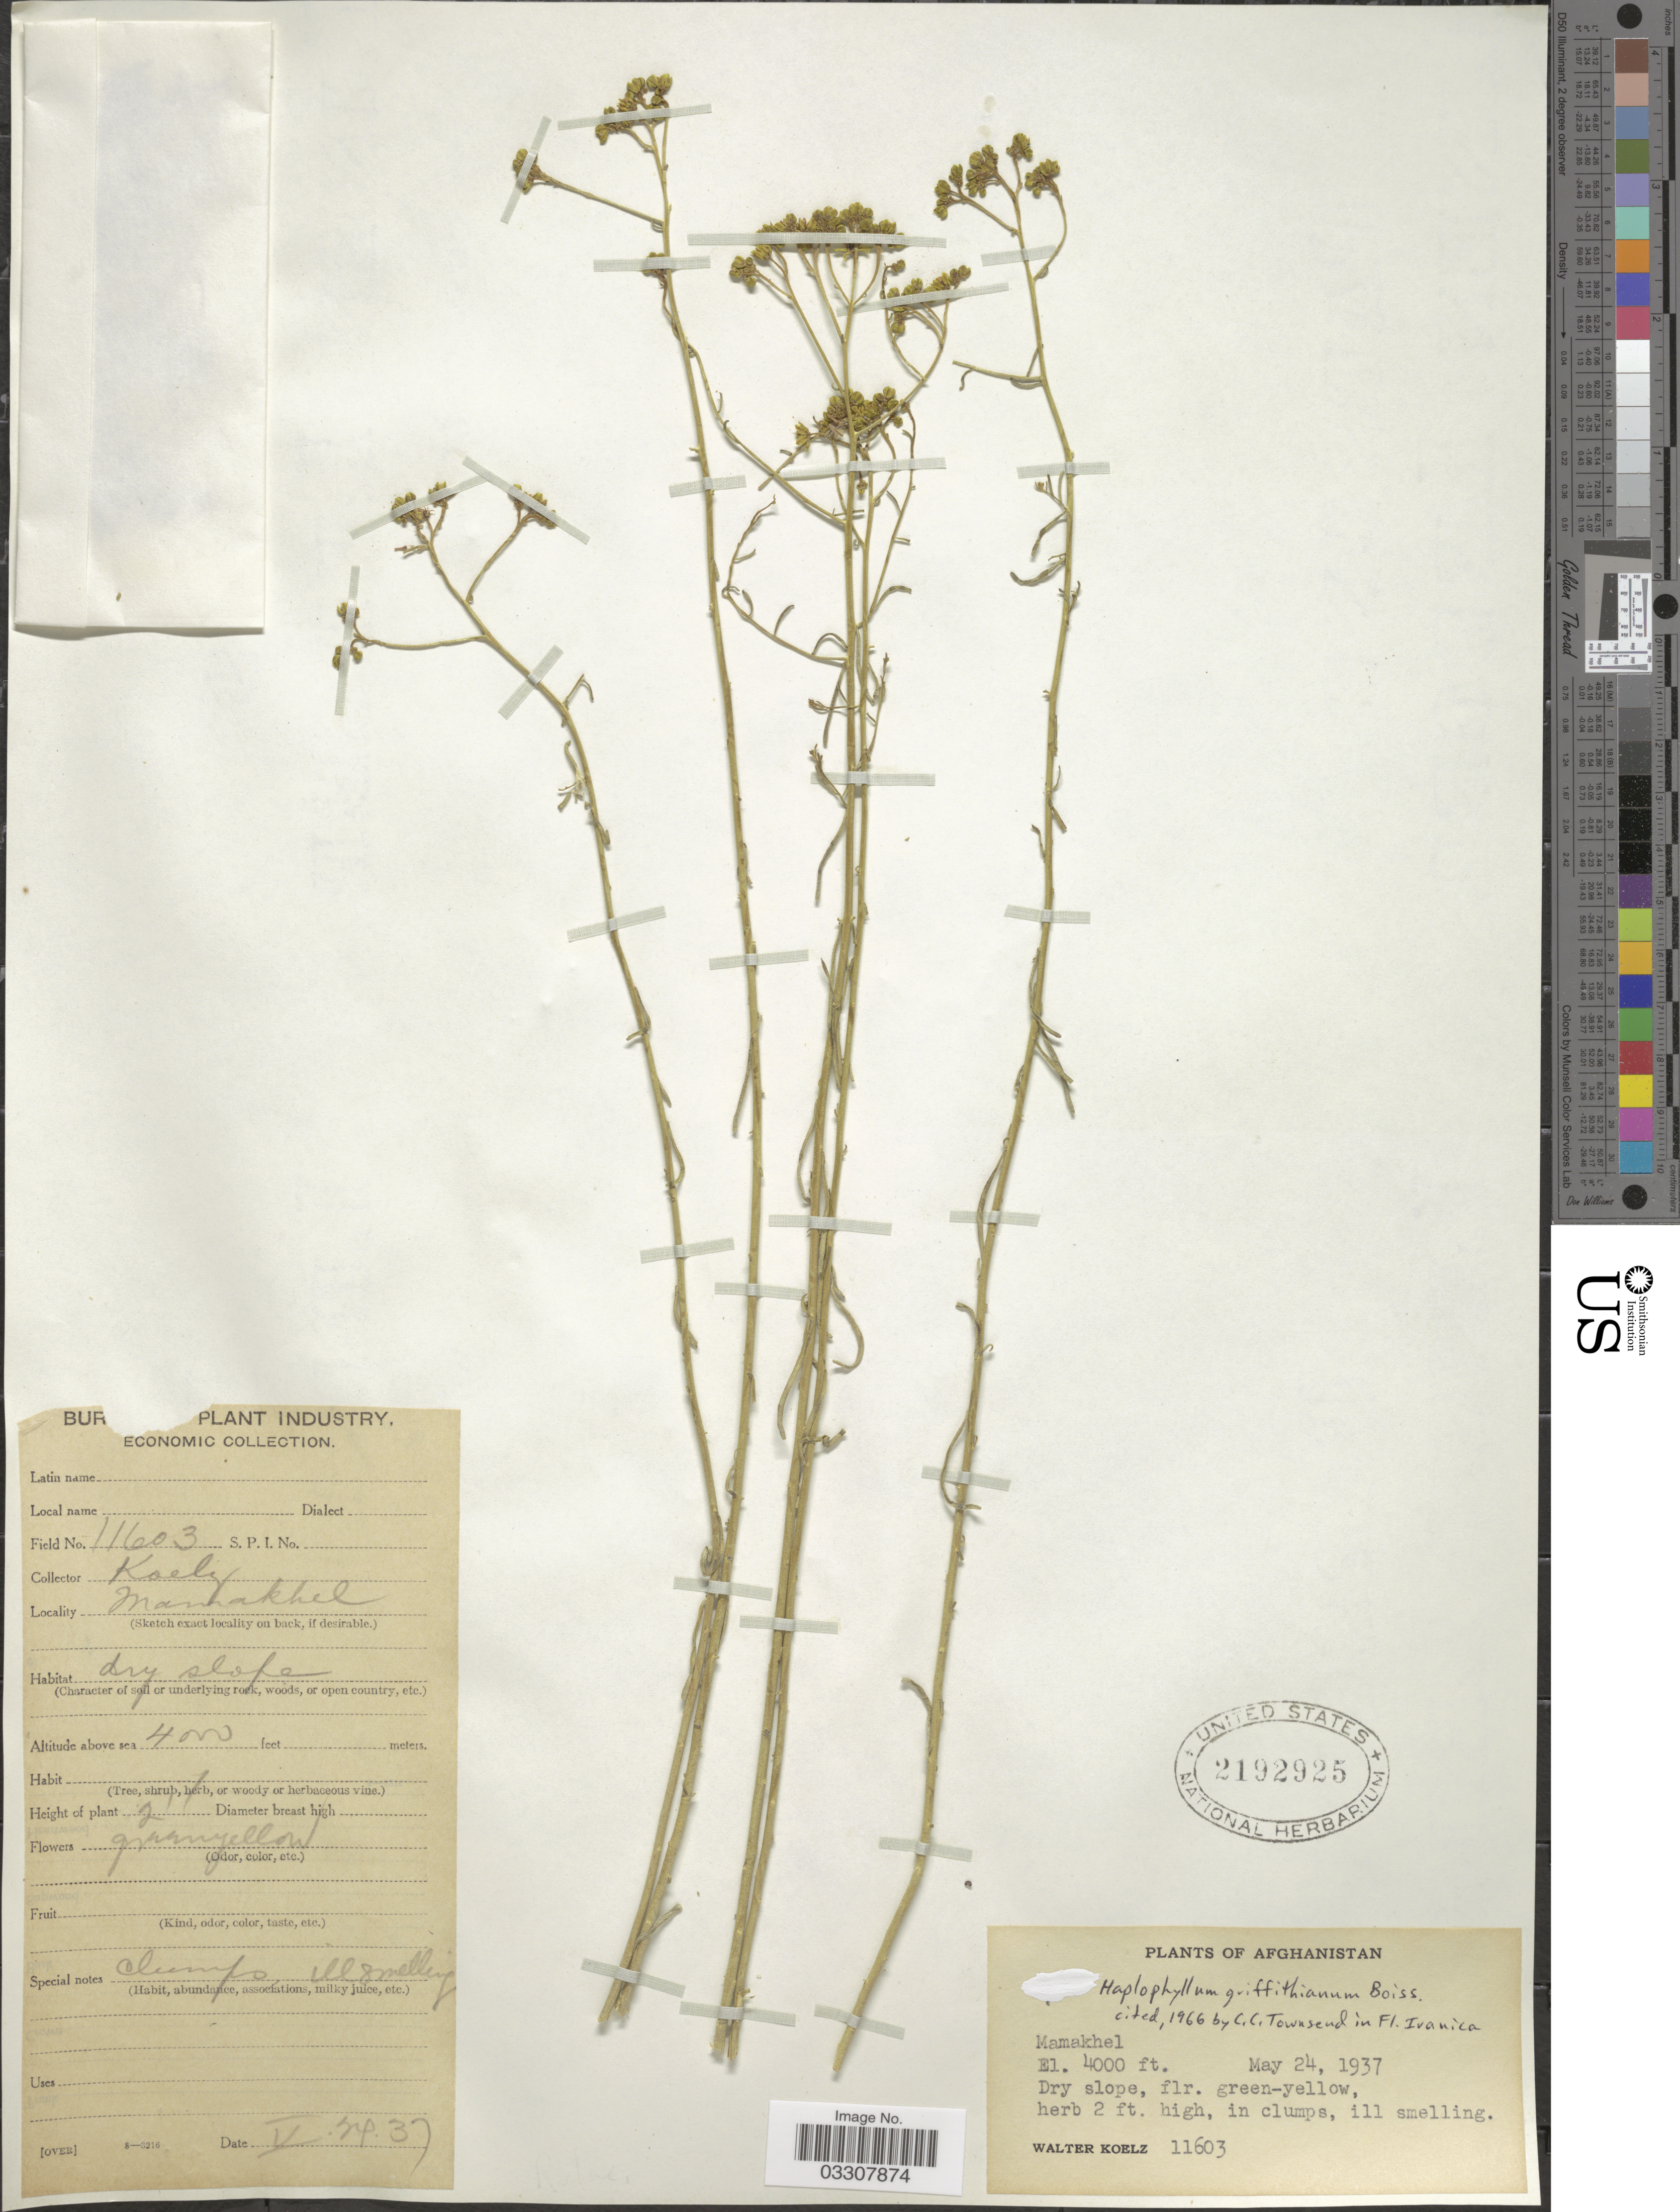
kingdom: Plantae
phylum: Tracheophyta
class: Magnoliopsida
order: Sapindales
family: Rutaceae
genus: Haplophyllum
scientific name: Haplophyllum griffithianum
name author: Boiss.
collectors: W. N. Koelz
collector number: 11603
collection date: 1937-05-24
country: Afghanistan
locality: Mamakhel.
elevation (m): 1219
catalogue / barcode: US 2192925